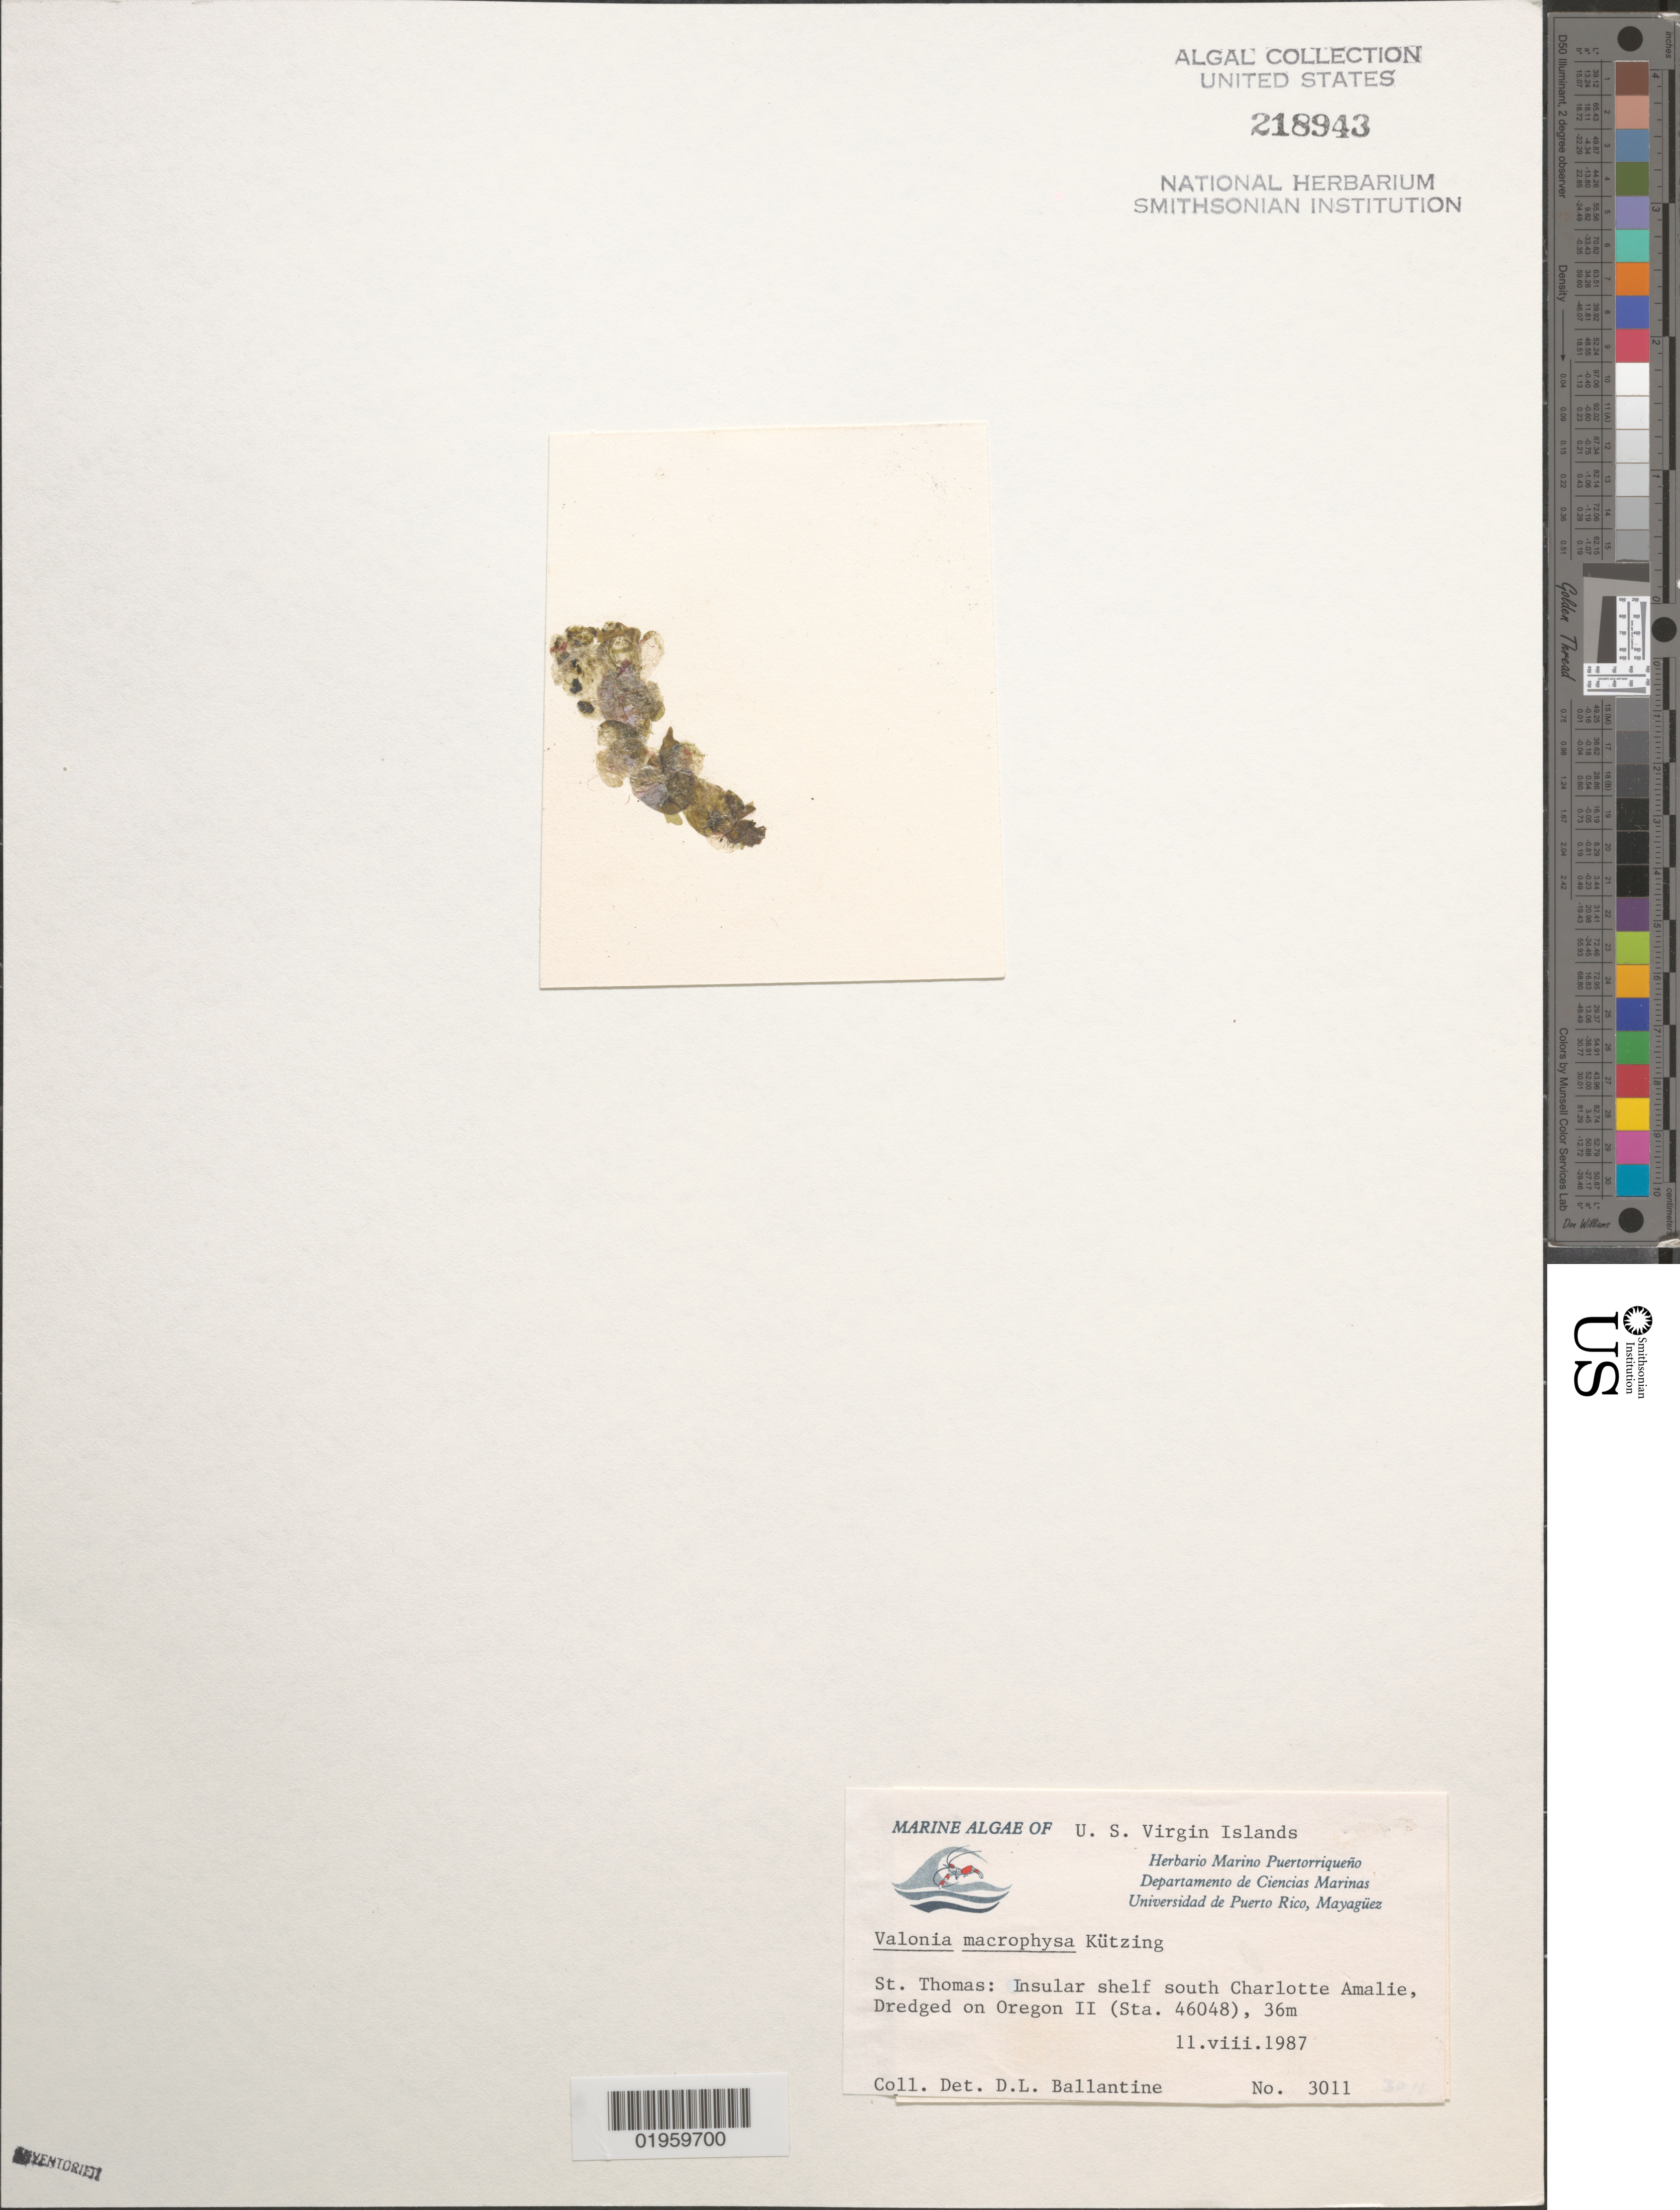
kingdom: Plantae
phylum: Chlorophyta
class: Ulvophyceae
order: Siphonocladales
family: Valoniaceae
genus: Valonia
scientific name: Valonia macrophysa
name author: Kütz.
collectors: D.L. Ballantine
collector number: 3011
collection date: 1987-08-11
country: U.S. Virgin Islands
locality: St. Thomas: Insular shelf south Charlotte Amalie, Dredged on Oregon II (Sta. 46048).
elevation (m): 36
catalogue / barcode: US 218943